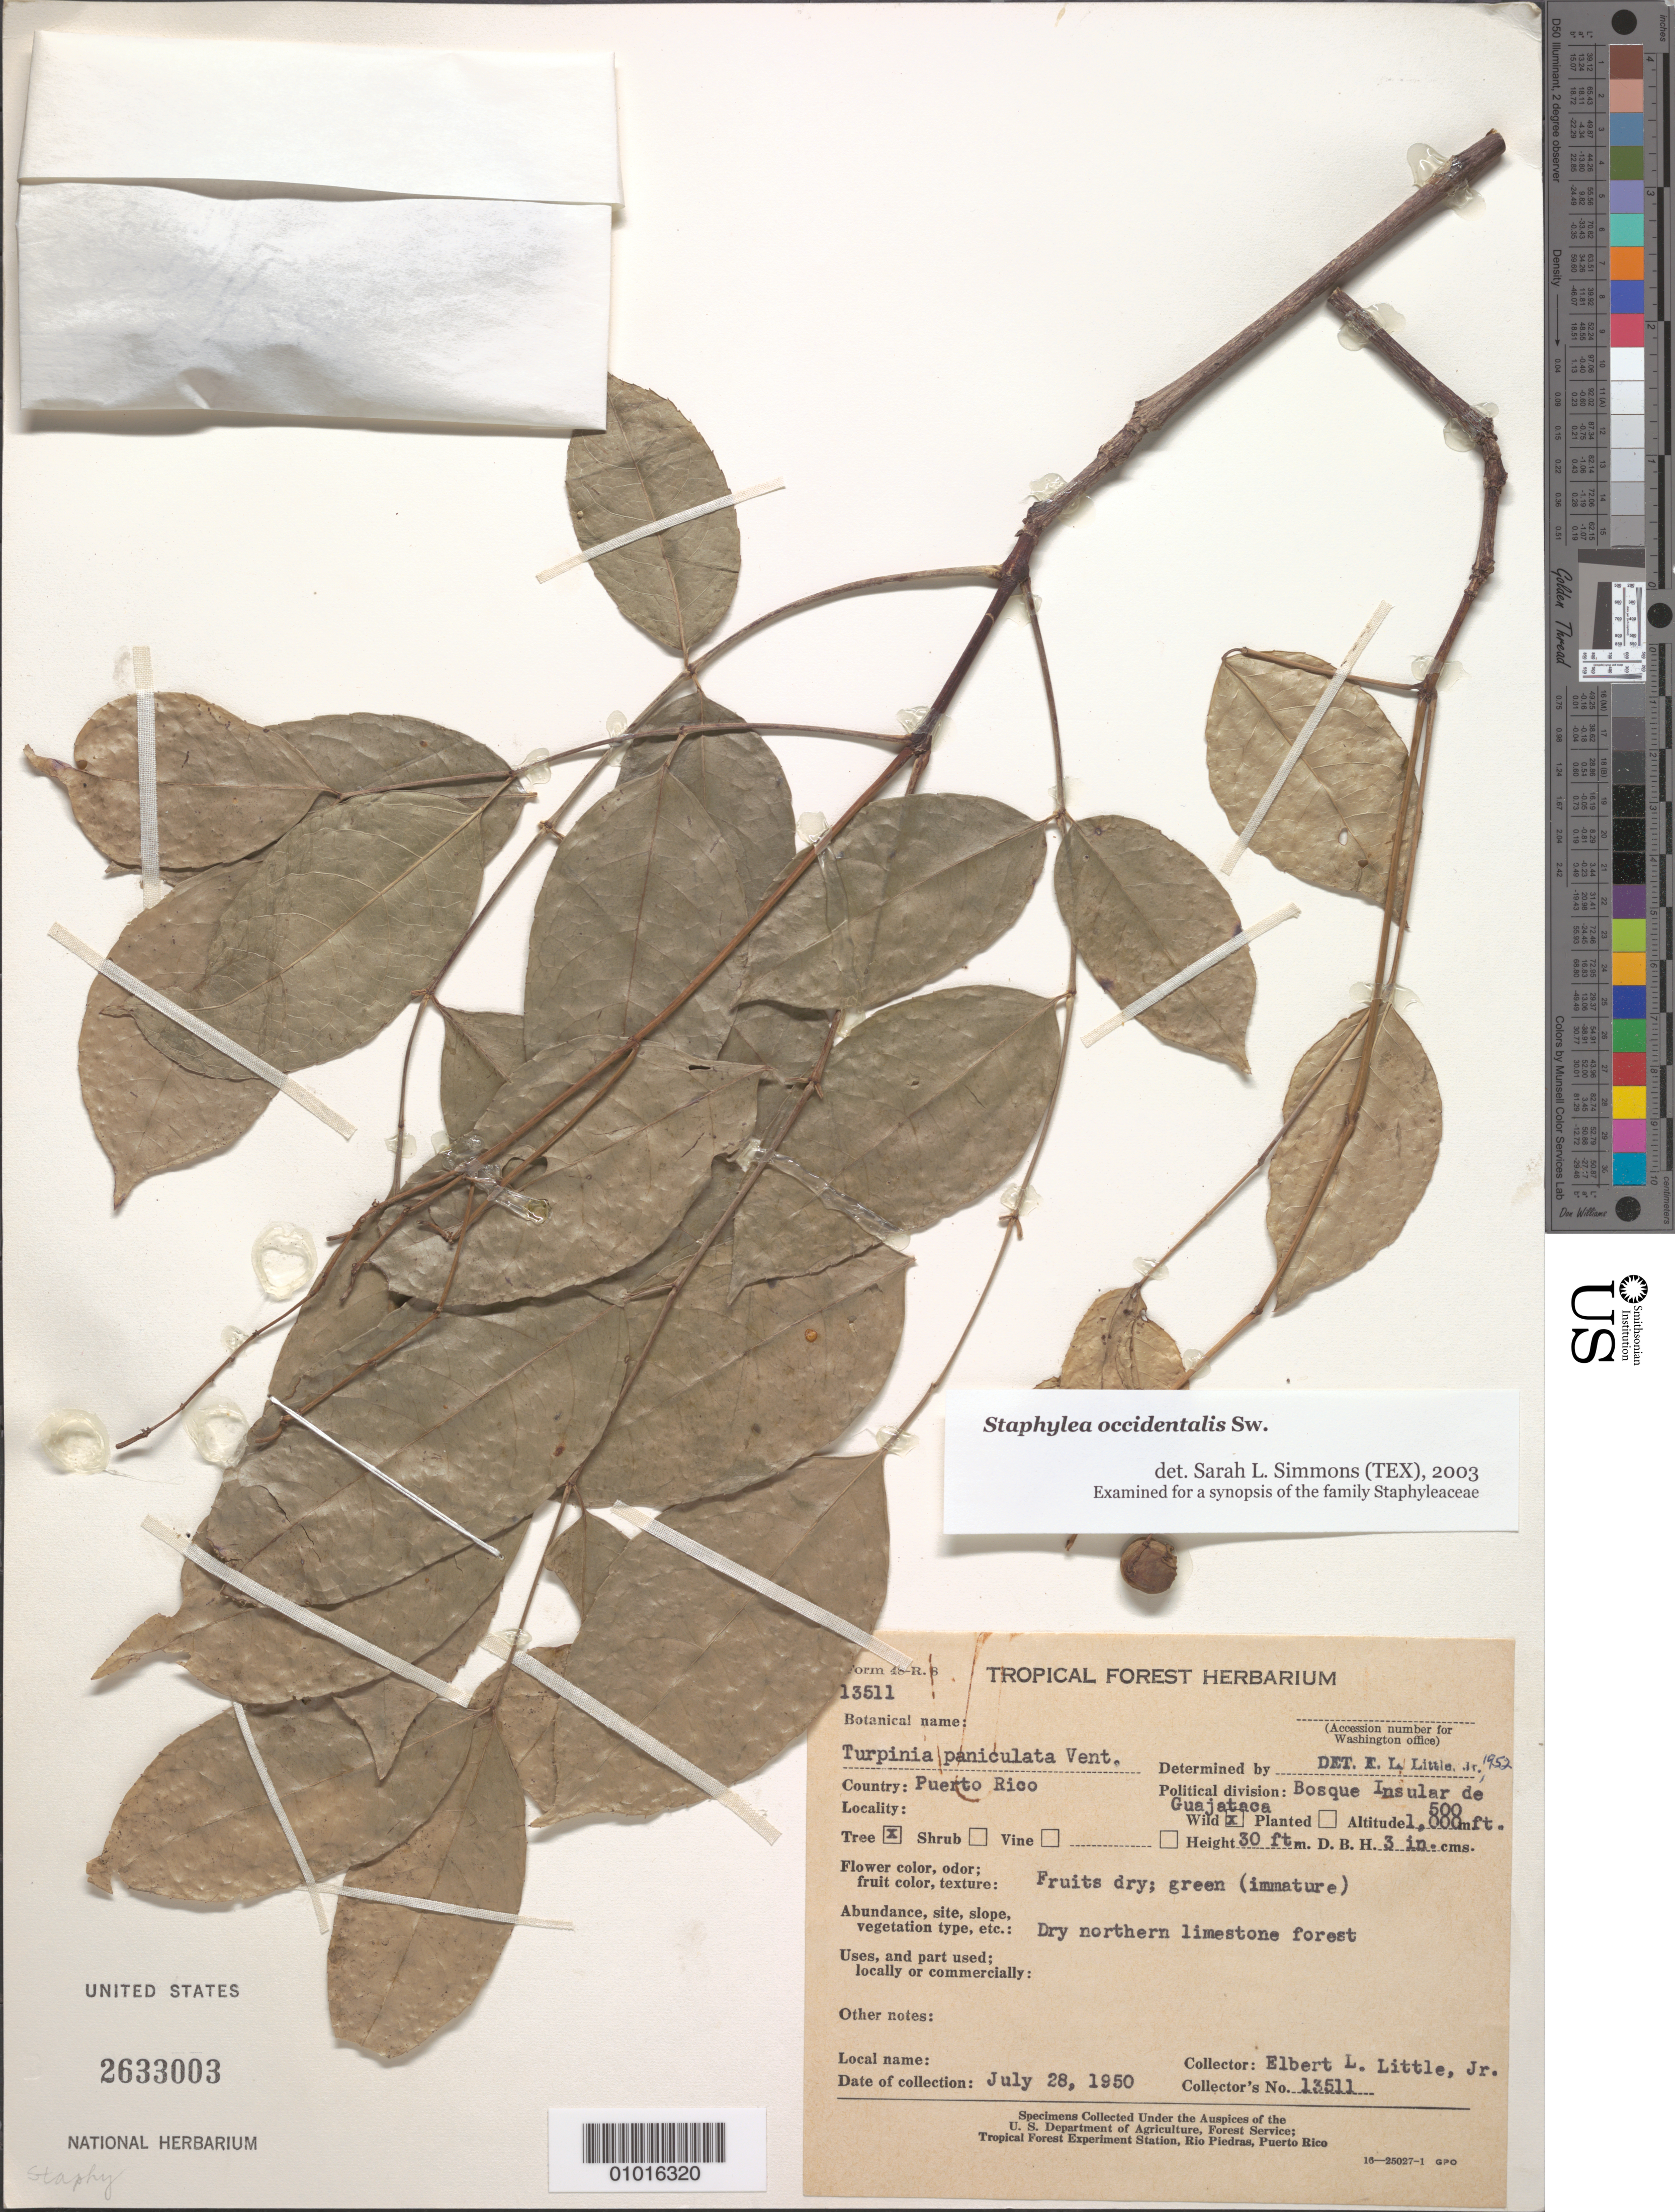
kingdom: Plantae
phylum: Tracheophyta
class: Magnoliopsida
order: Crossosomatales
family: Staphyleaceae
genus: Staphylea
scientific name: Staphylea occidentalis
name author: Sw.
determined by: Simmons, S. L.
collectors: E. L. Little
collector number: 13511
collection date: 1950-07-28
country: Puerto Rico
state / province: Guajataca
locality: Bosque Insular de Guajataca.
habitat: Dry northern limestone forest.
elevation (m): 152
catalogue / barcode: US 2633003